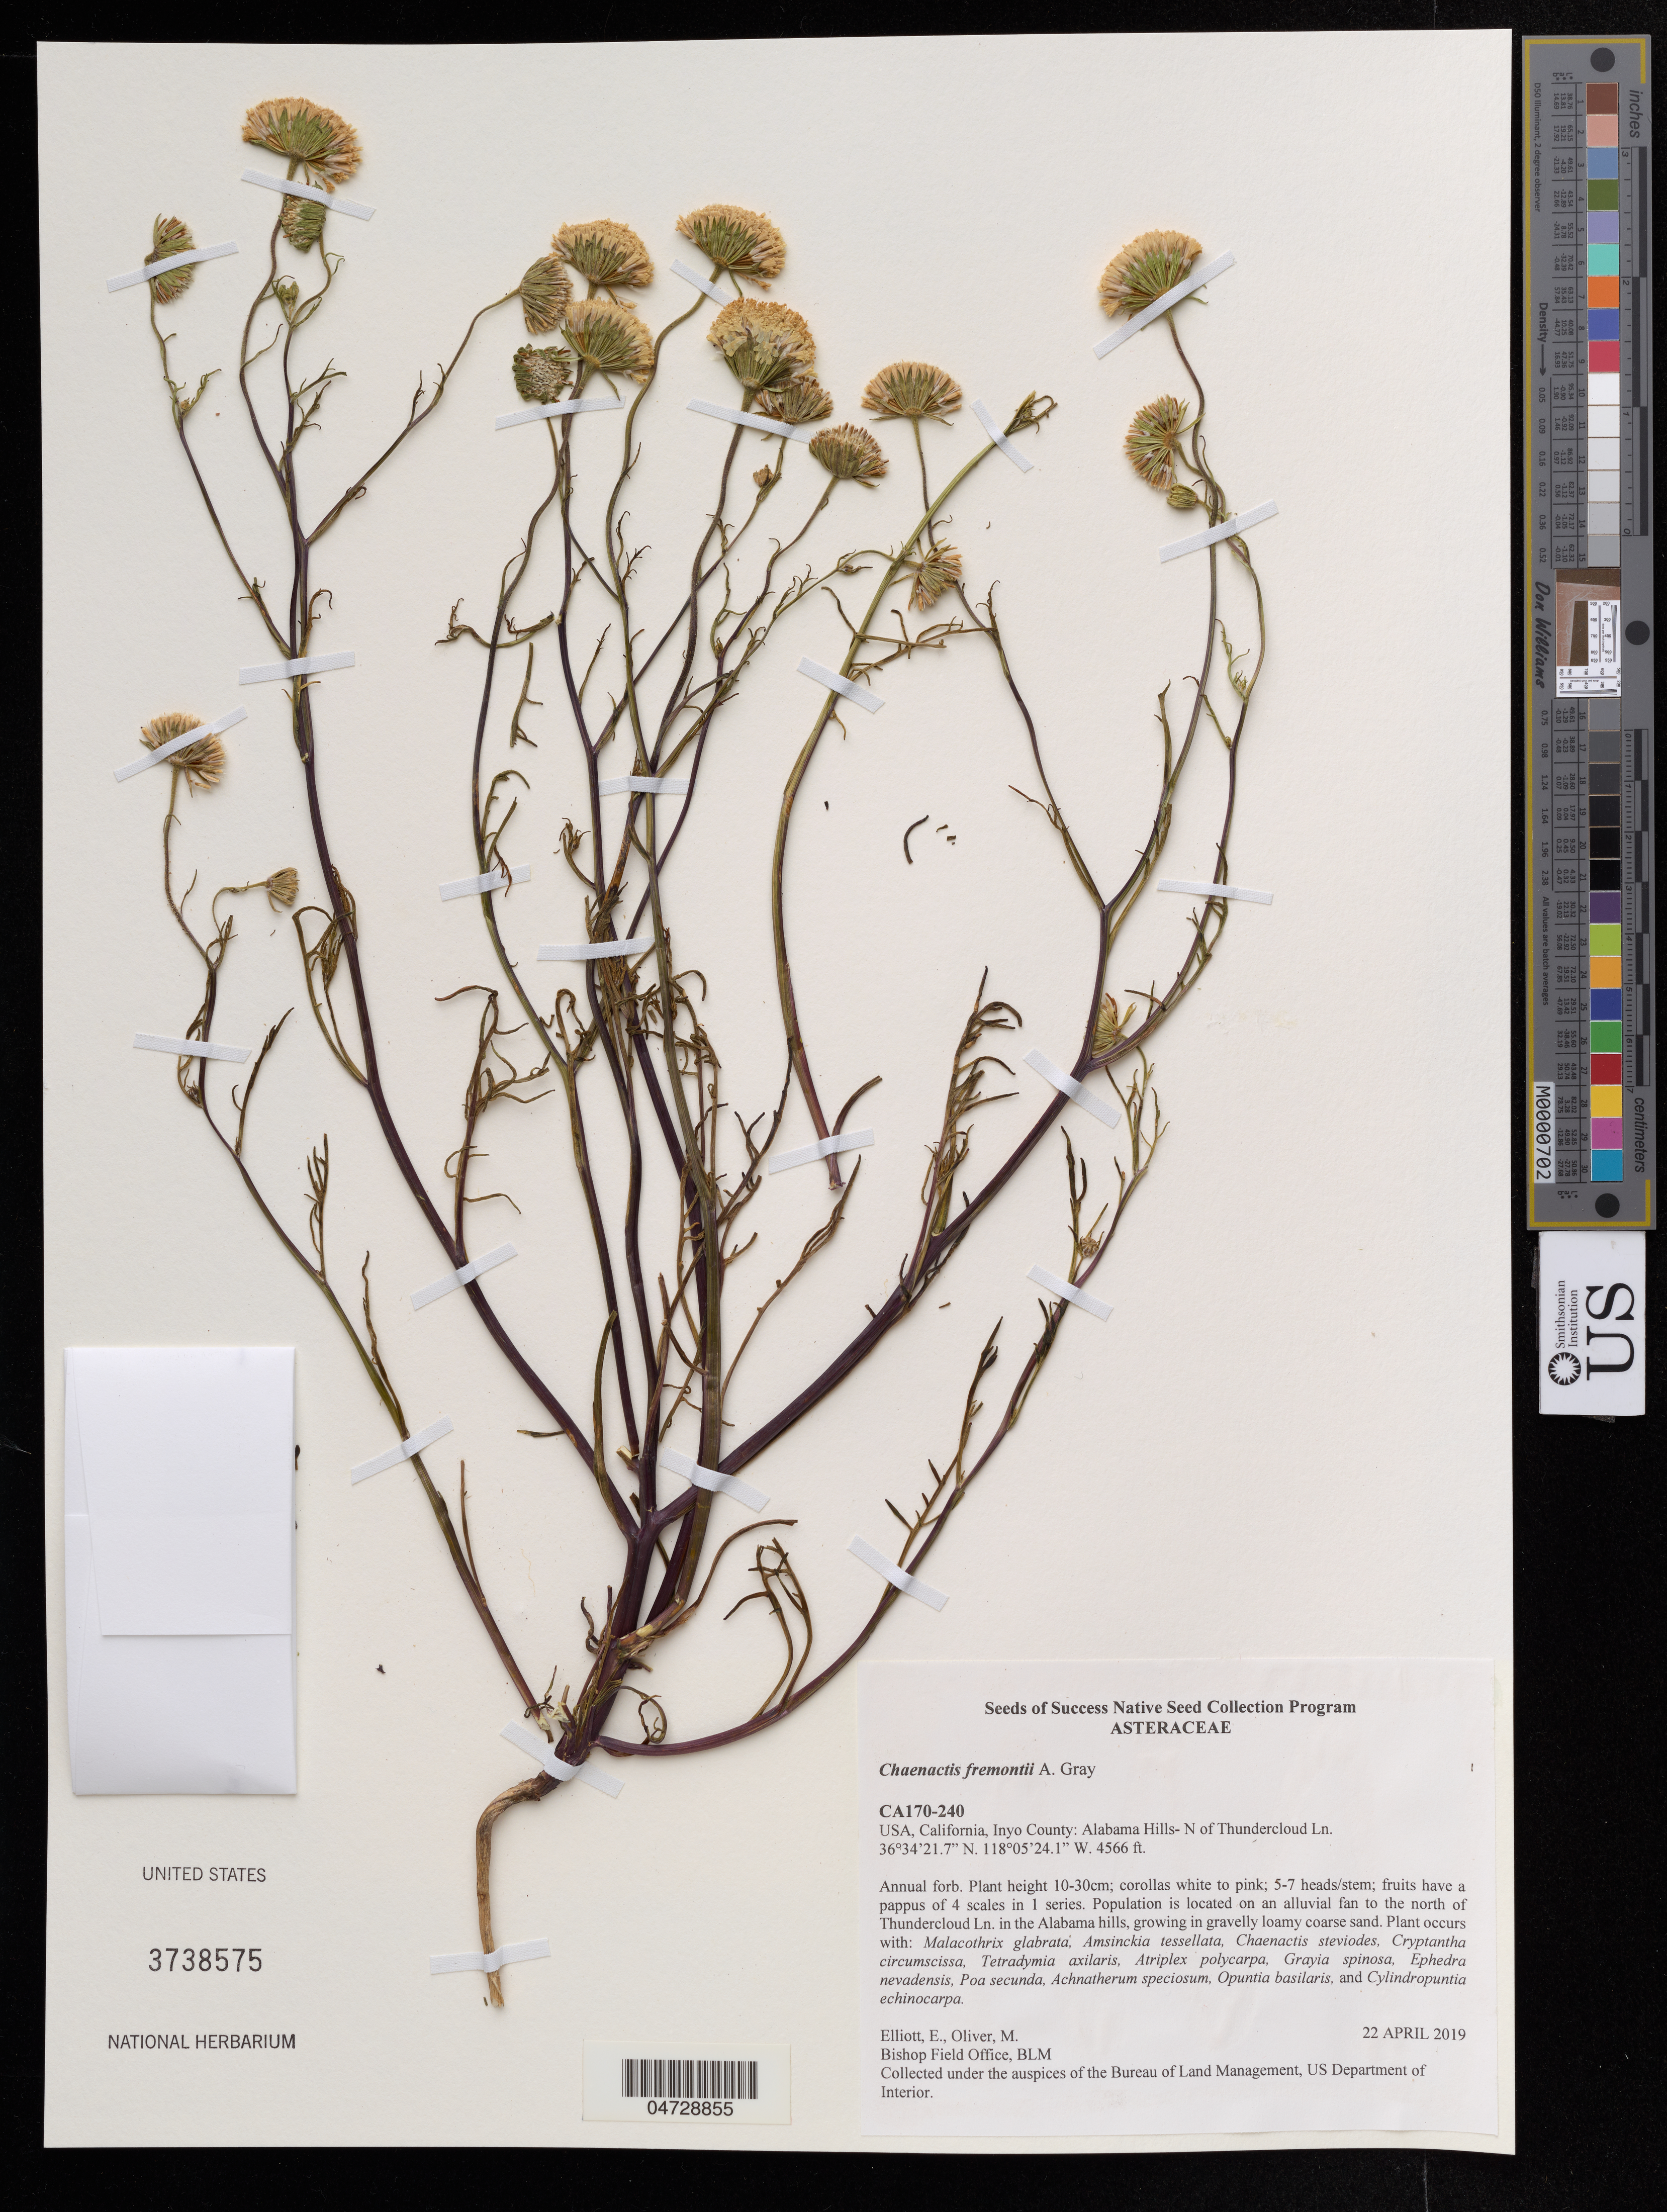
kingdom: Plantae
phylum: Tracheophyta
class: Magnoliopsida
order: Asterales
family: Asteraceae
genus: Chaenactis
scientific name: Chaenactis fremontii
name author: A. Gray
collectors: E. Elliott & M. Oliver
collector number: CA170-240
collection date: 2019-04-22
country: United States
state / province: California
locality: Inyo County: Alabama Hills-N of Thundercloud Ln.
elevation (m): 1392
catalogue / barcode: US 3738575